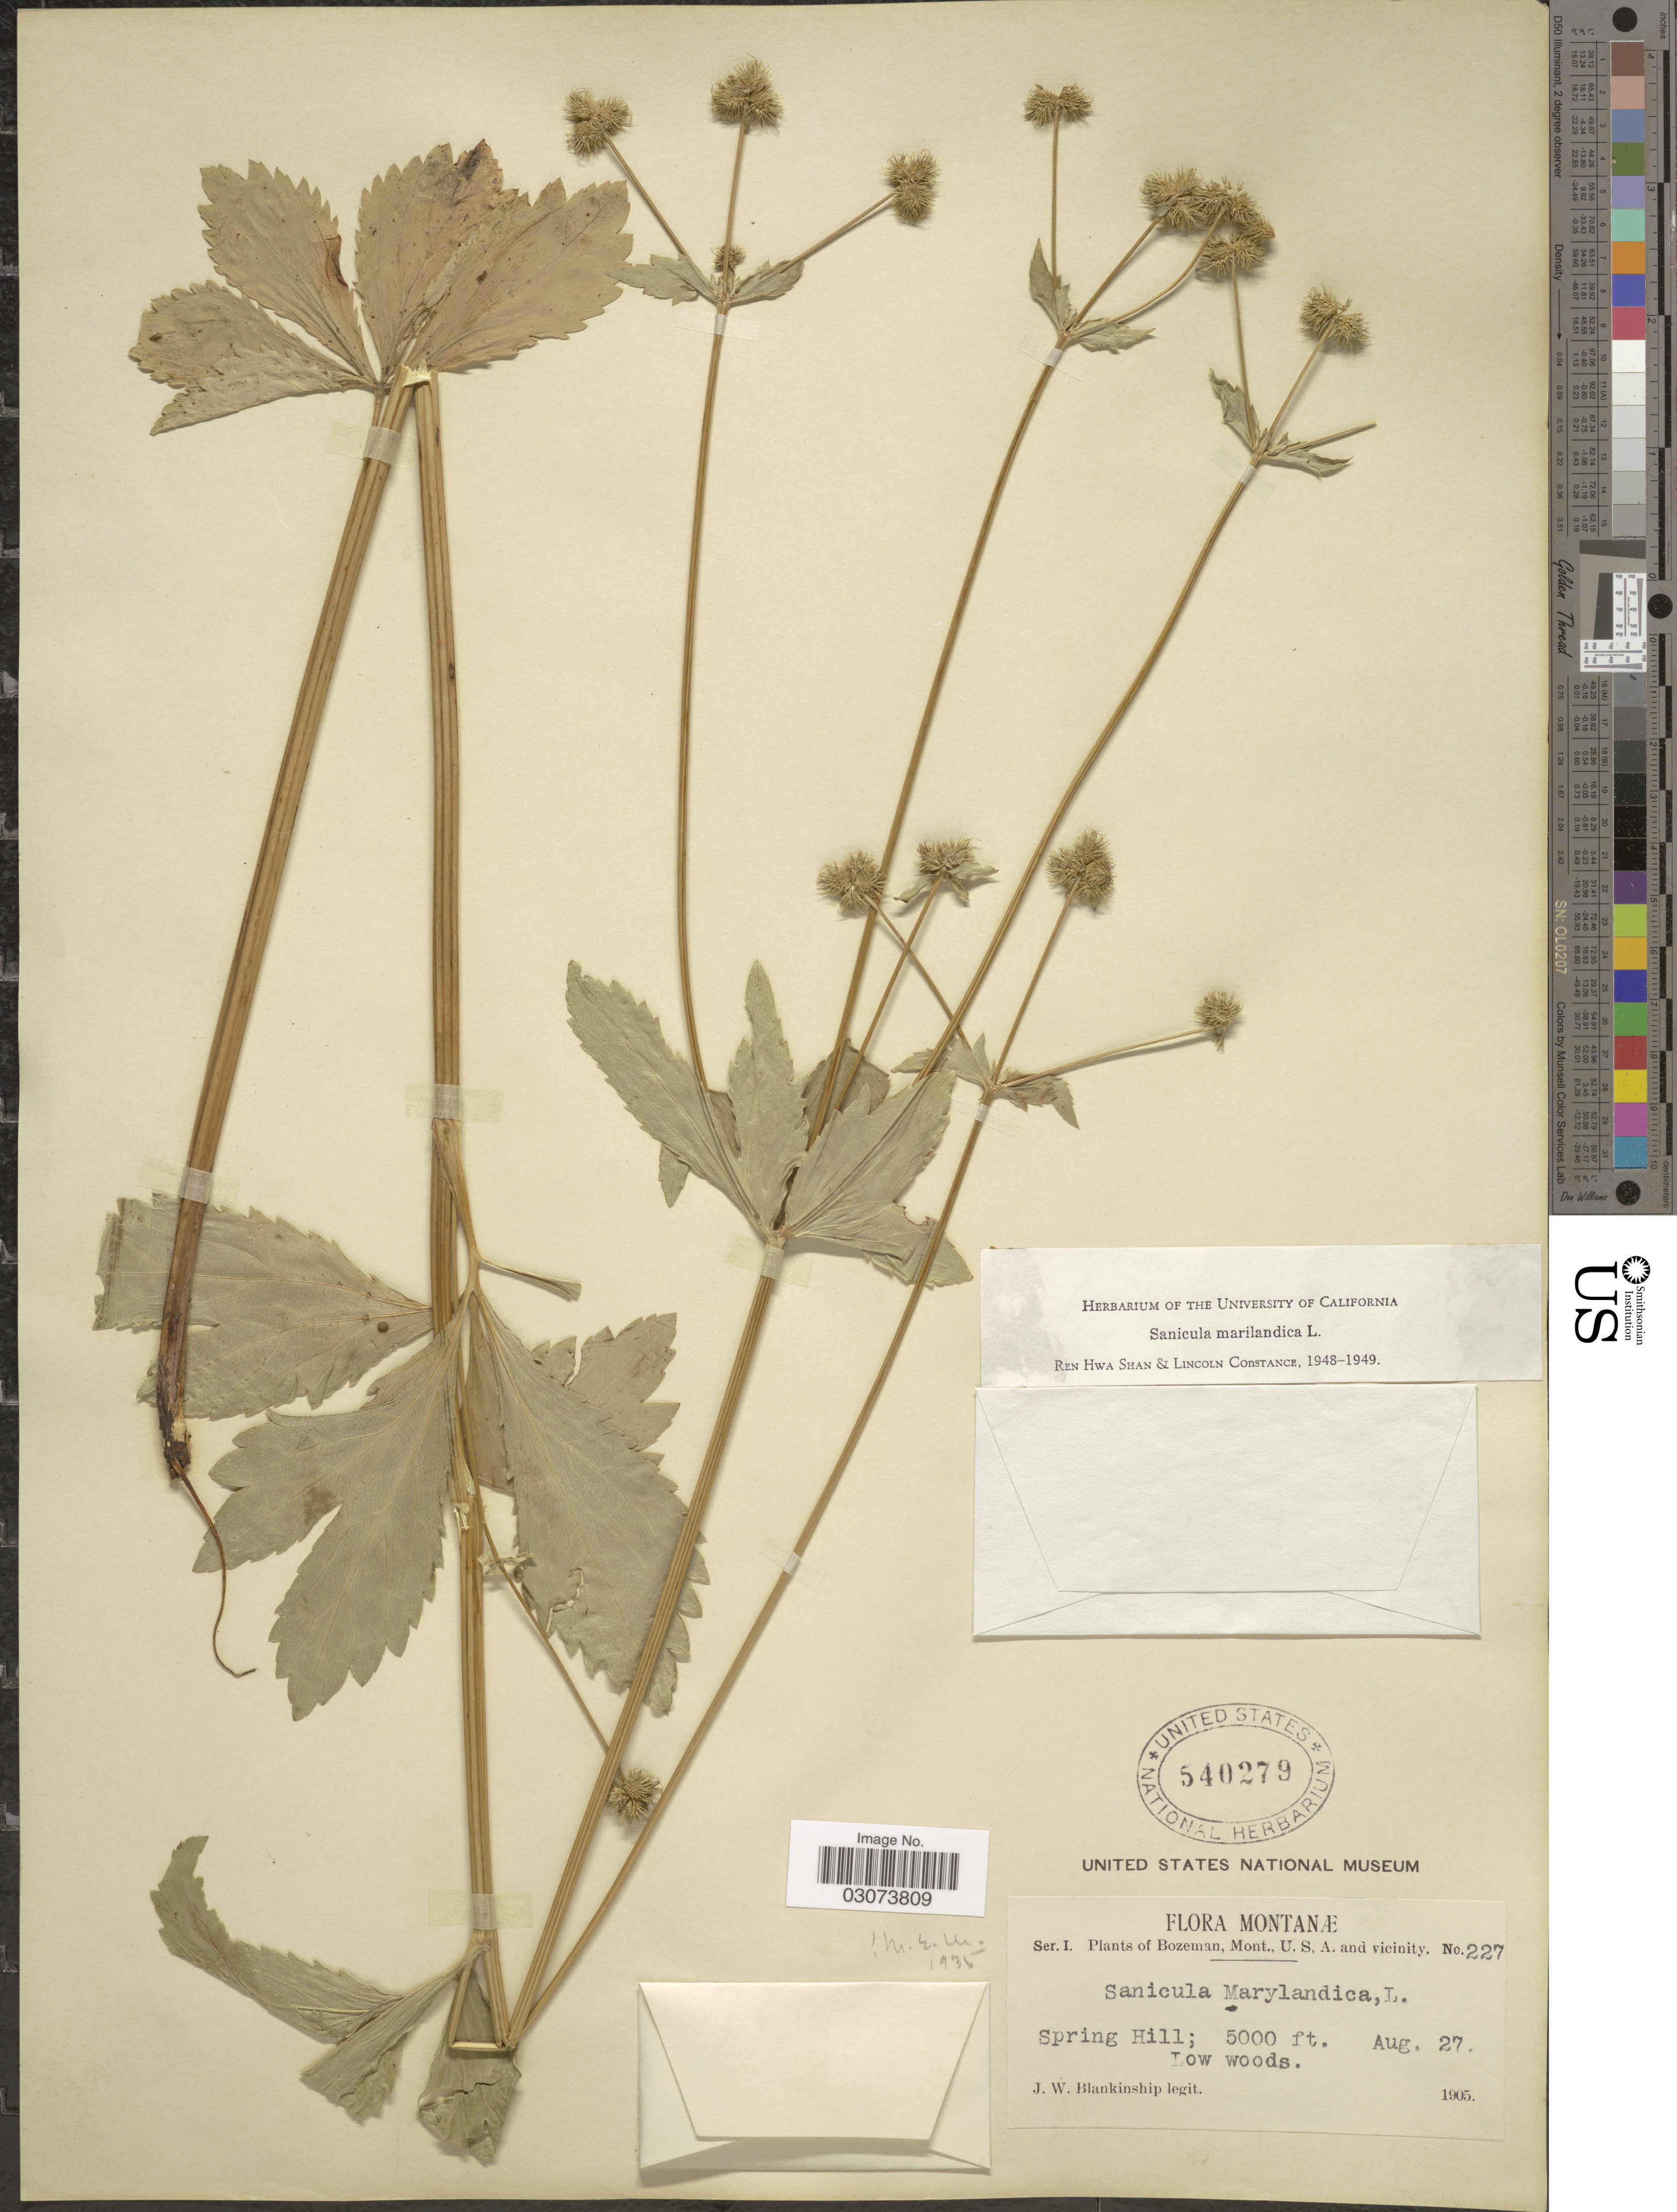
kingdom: Plantae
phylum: Tracheophyta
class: Magnoliopsida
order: Apiales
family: Apiaceae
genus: Sanicula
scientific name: Sanicula marilandica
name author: L.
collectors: J. W. Blankinship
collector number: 227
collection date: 1905-08-27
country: United States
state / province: Montana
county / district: Gallatin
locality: Bozeman. and vicinity. Spring Hill.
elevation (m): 1524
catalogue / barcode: US 540279